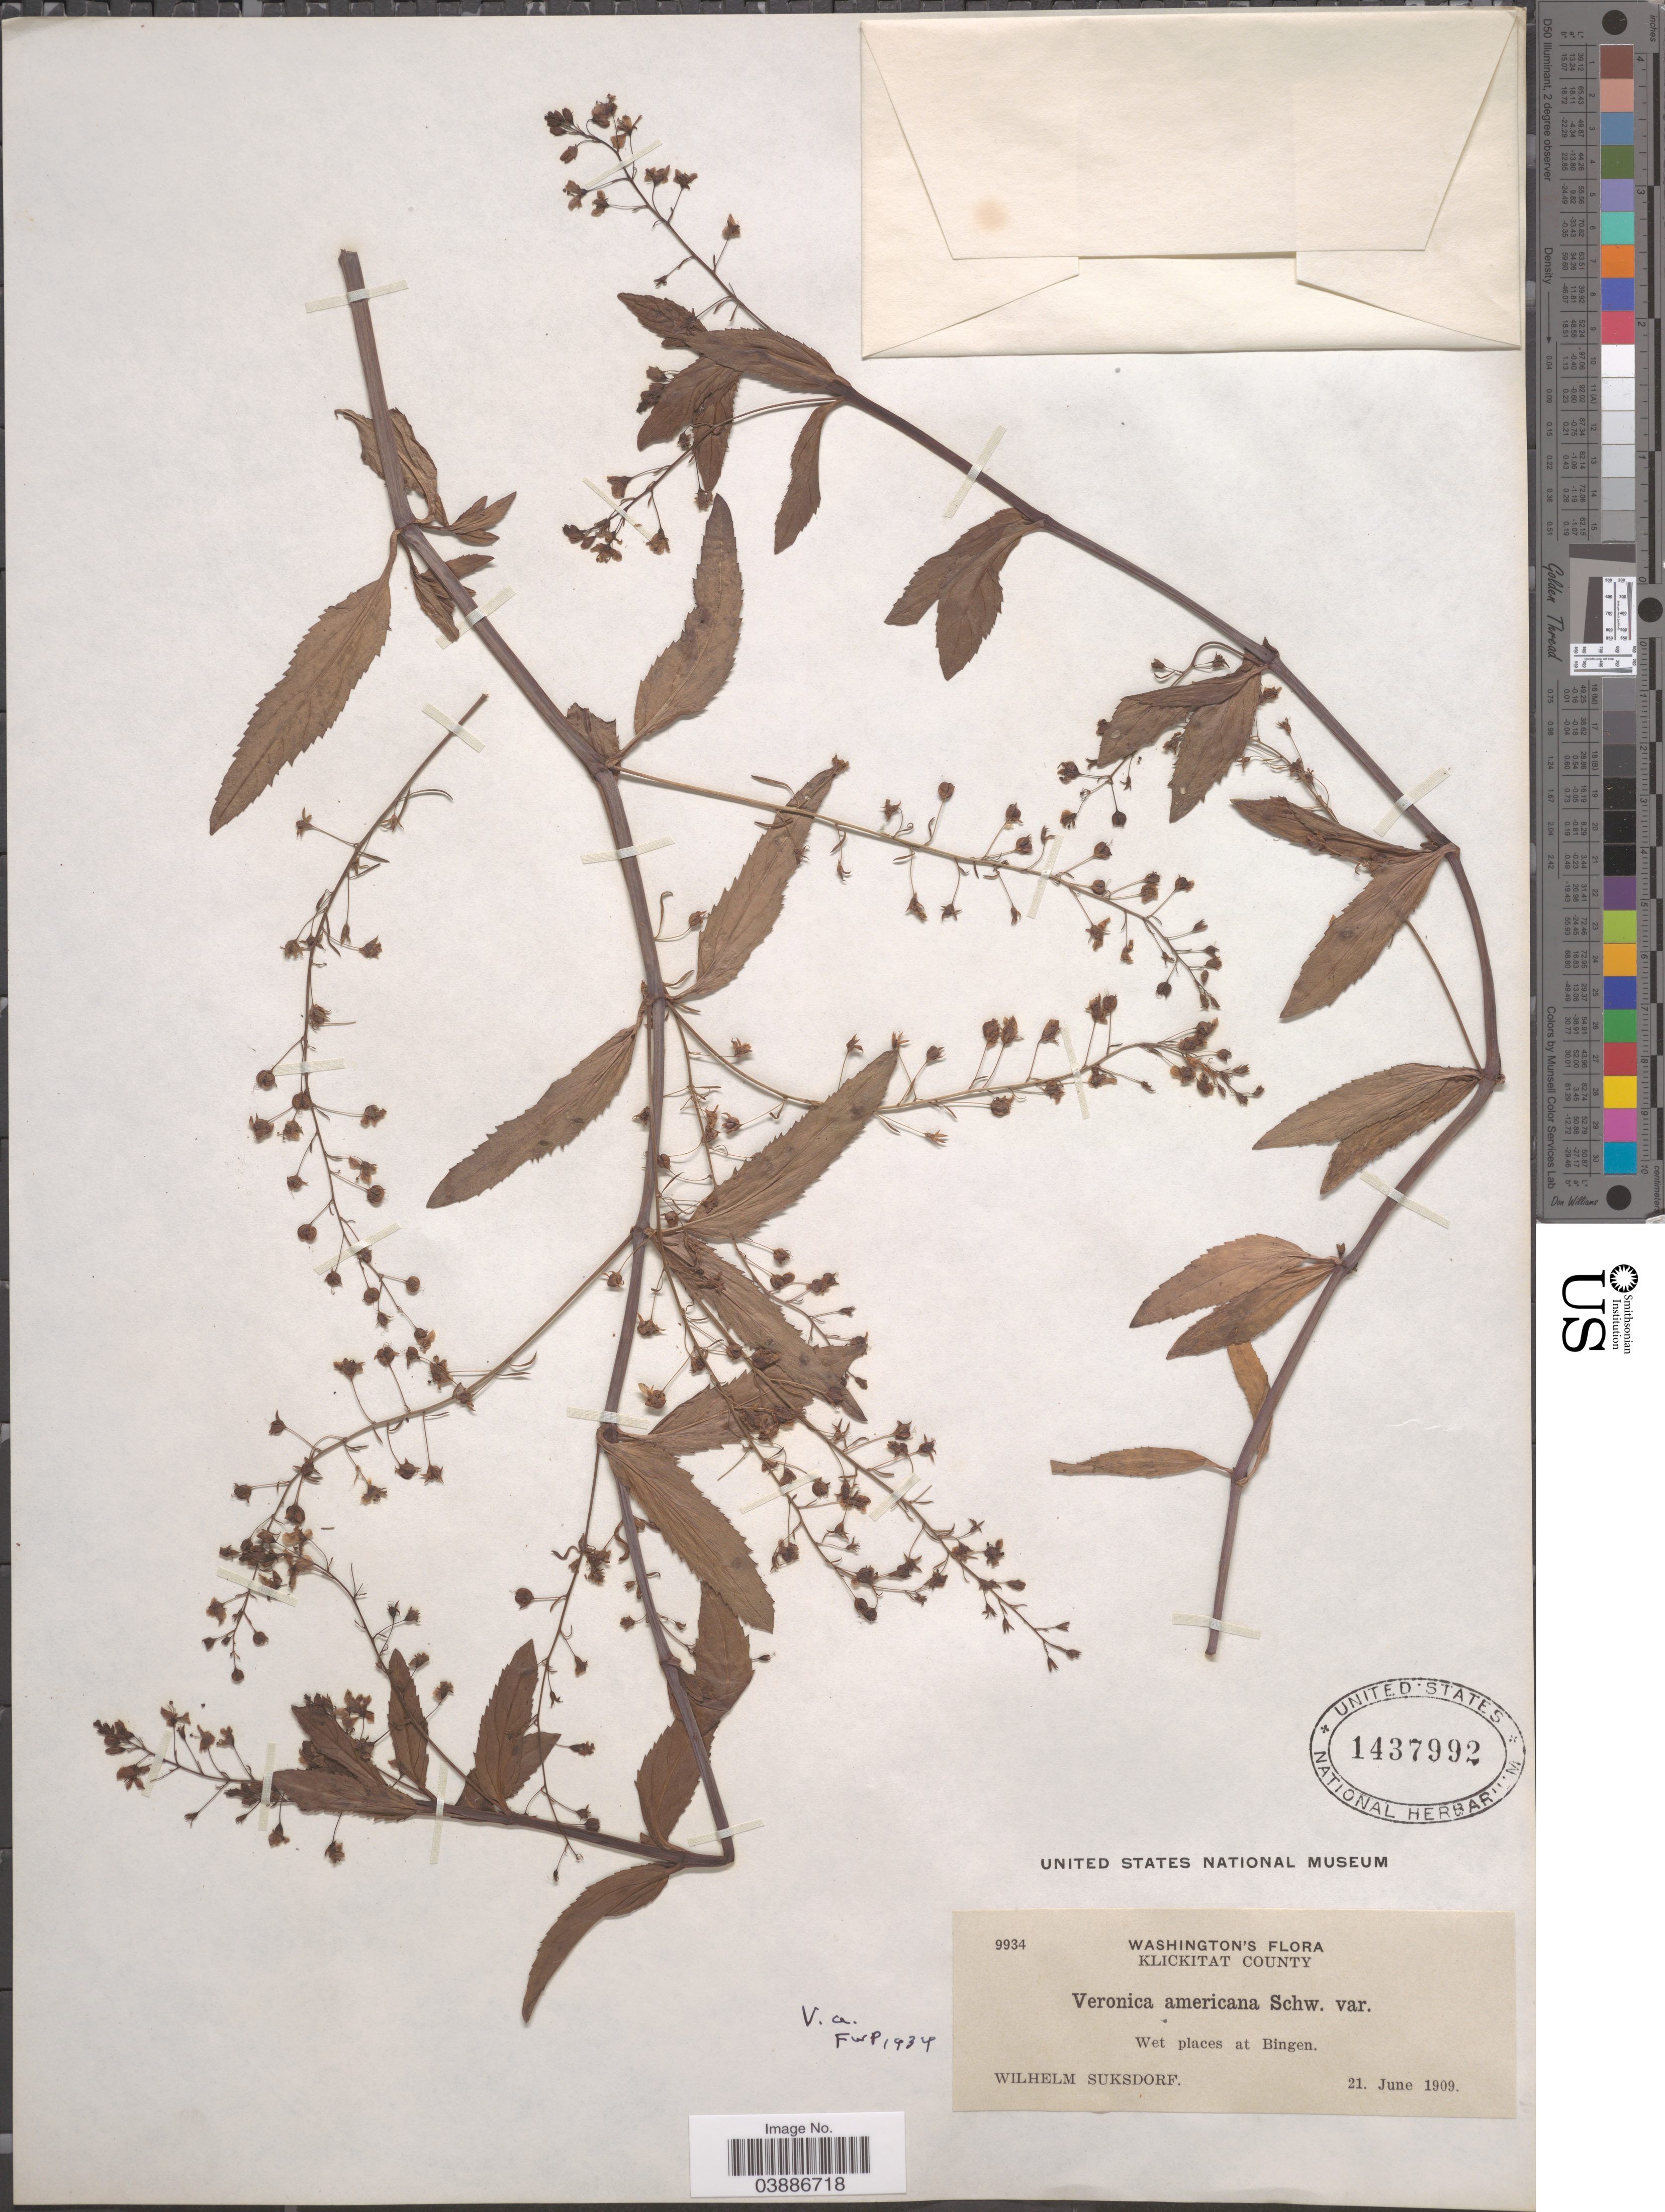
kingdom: Plantae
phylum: Tracheophyta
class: Magnoliopsida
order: Lamiales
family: Plantaginaceae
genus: Veronica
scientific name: Veronica americana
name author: Schwein. ex Benth.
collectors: W. N. Suksdorf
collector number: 9934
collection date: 1909-06-21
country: United States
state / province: Washington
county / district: Klickitat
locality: Klickitat County. At Bingen.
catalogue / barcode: US 1437992